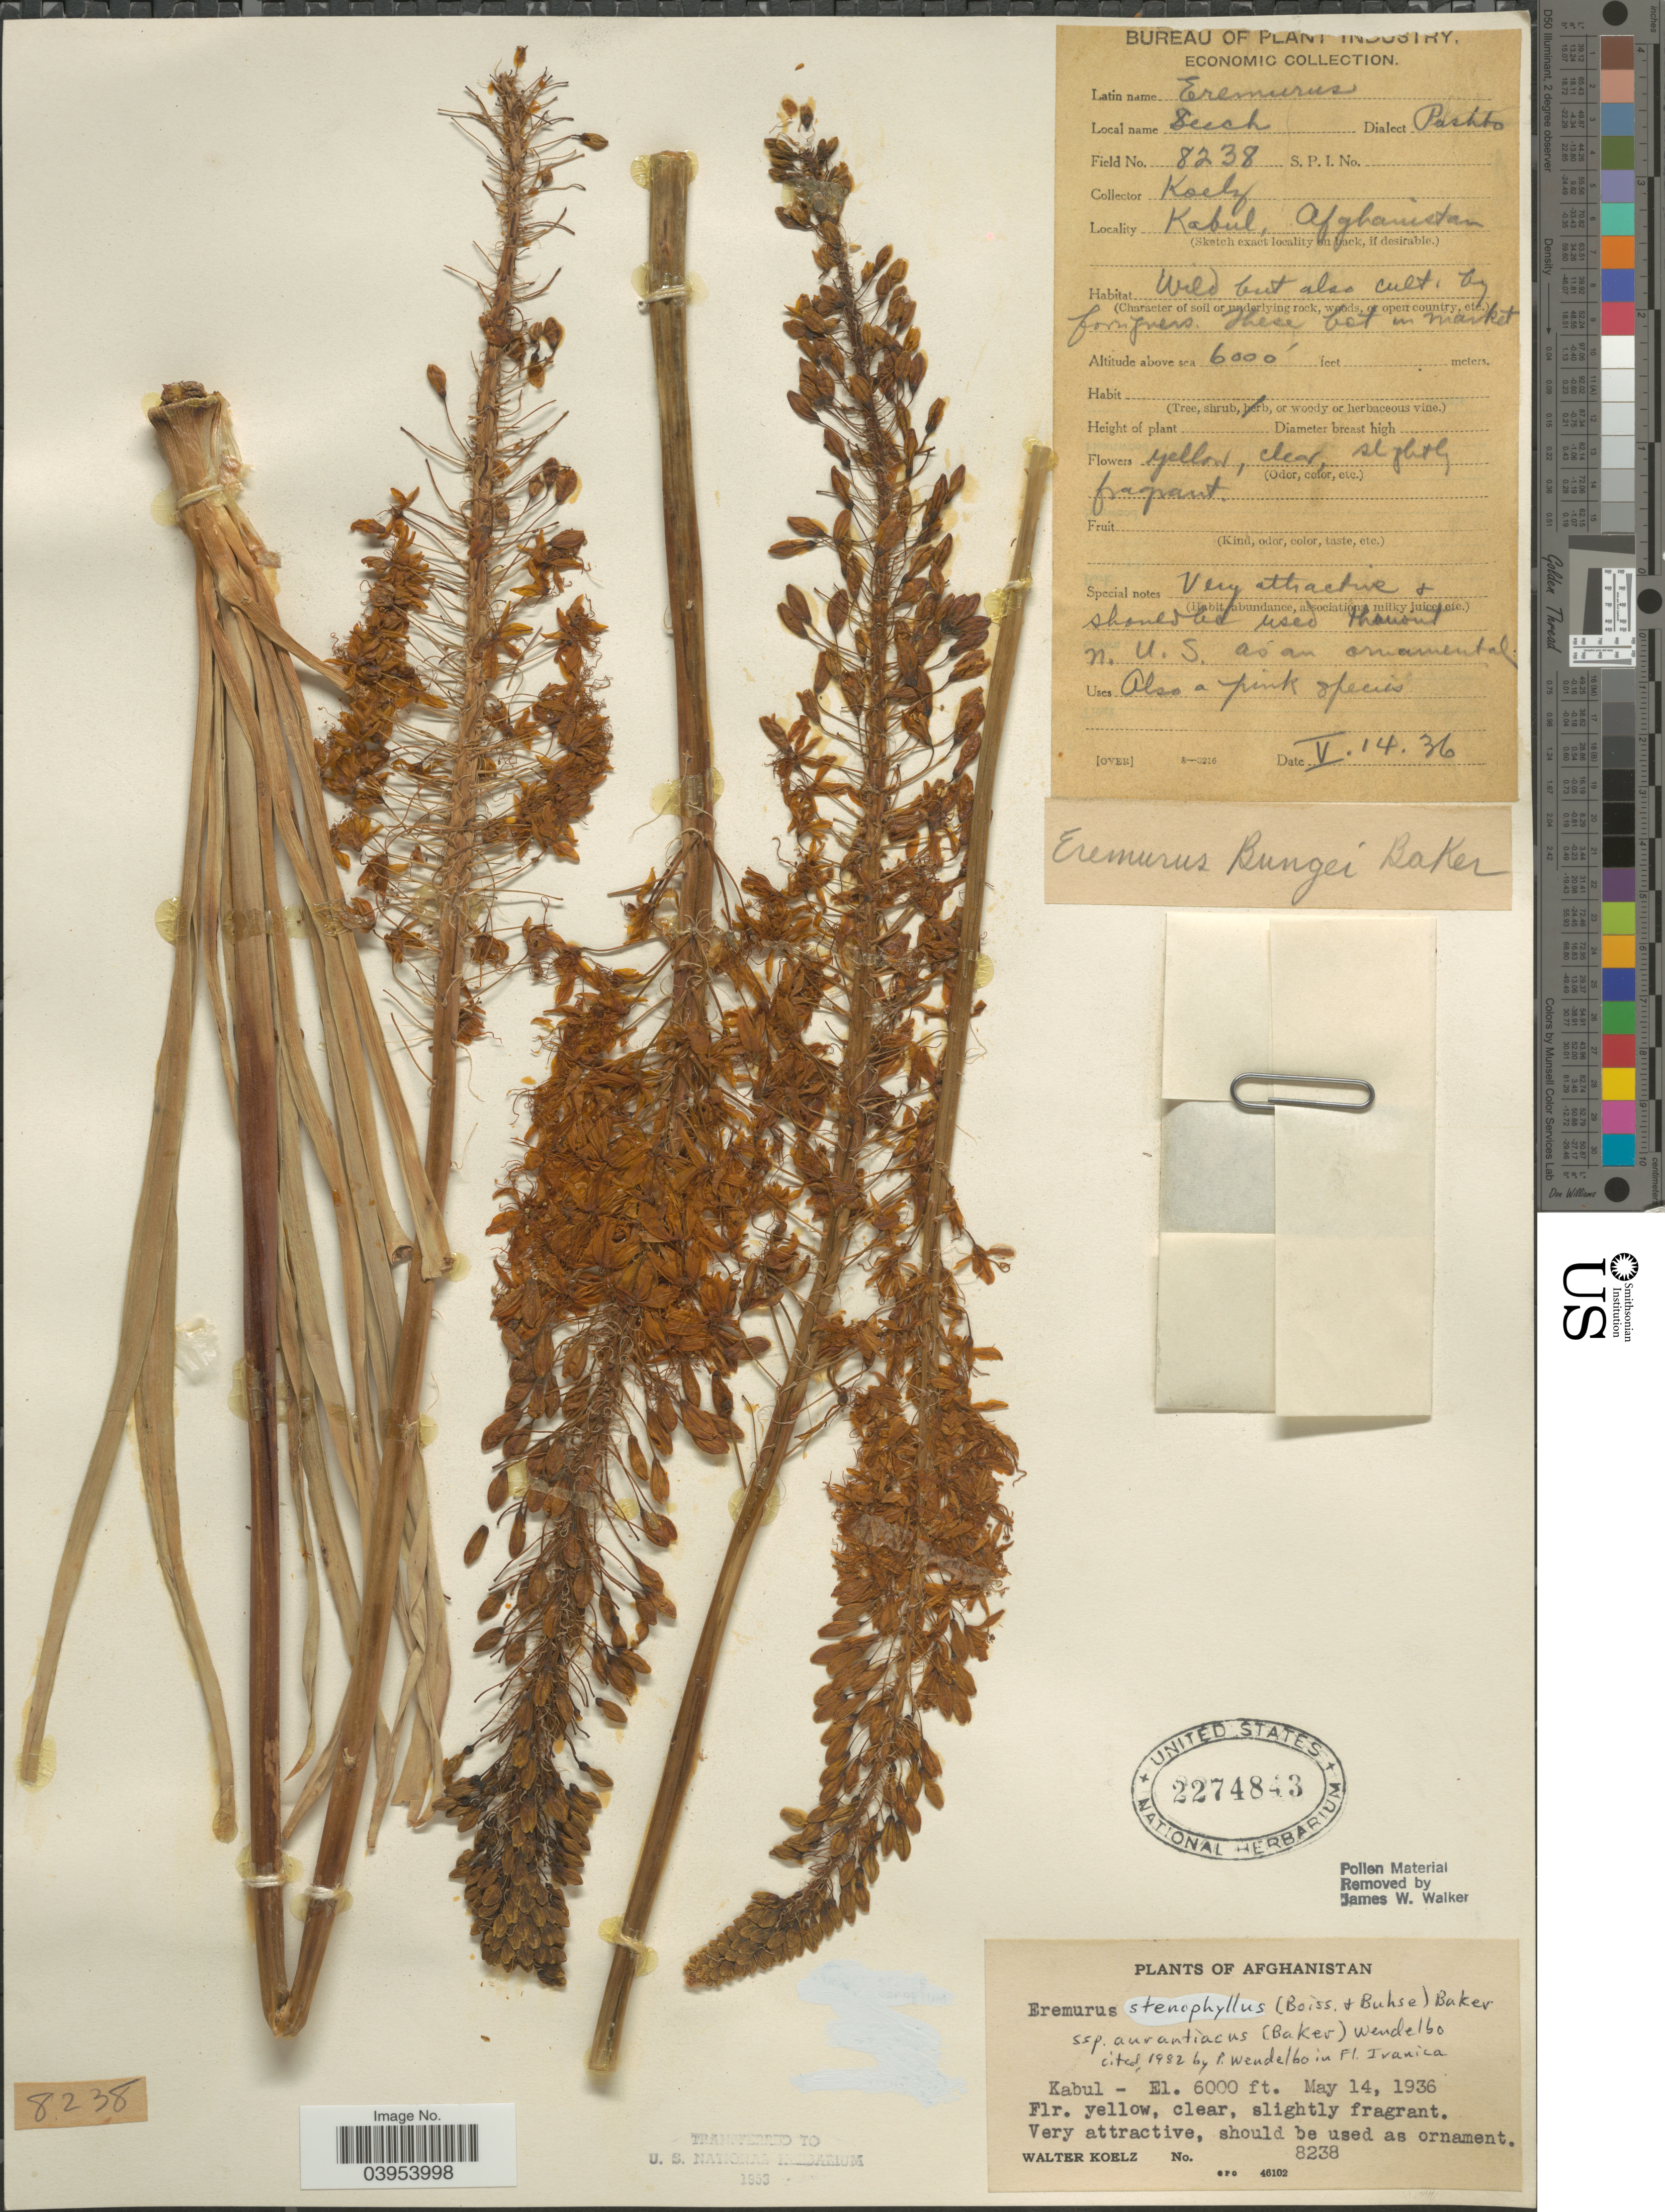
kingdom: Plantae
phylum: Tracheophyta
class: Liliopsida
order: Asparagales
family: Asphodelaceae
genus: Eremurus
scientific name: Eremurus stenophyllus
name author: (Boiss. & Buhse) Baker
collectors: W. N. Koelz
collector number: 8238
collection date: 1936-05-14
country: Afghanistan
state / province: Kabul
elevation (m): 1829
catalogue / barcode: US 2274843